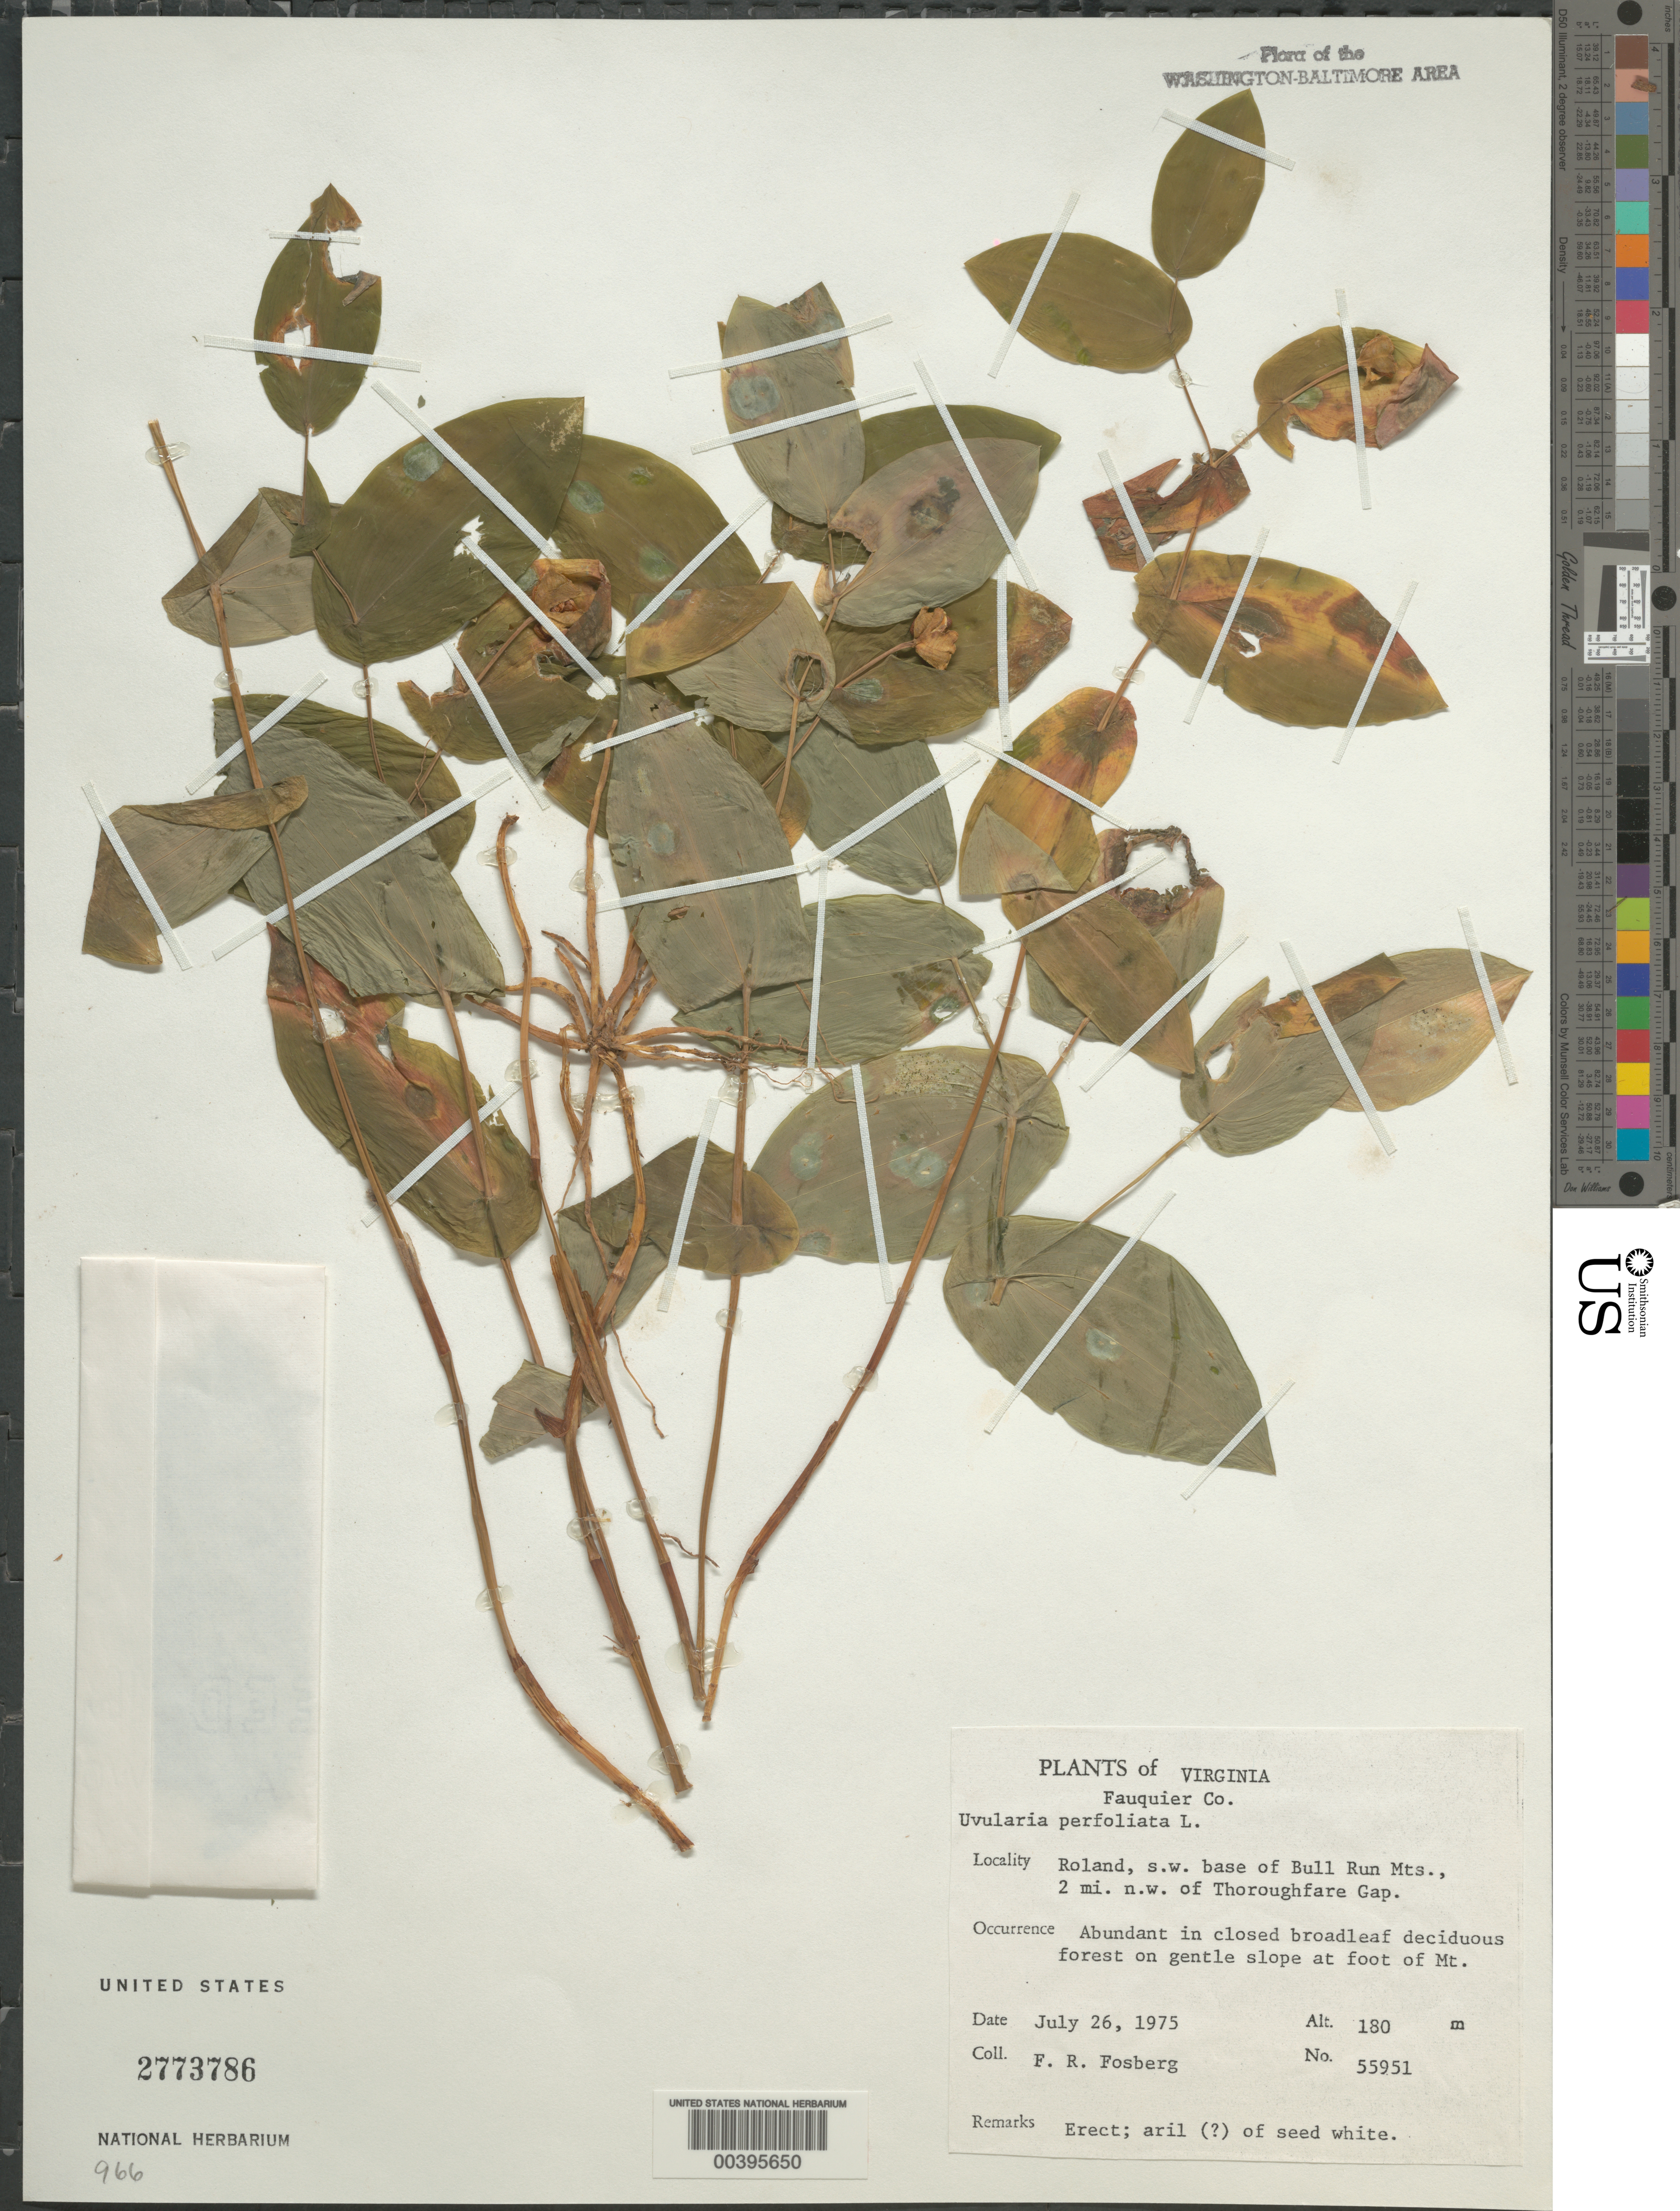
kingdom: Plantae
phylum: Tracheophyta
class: Liliopsida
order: Liliales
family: Colchicaceae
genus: Uvularia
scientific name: Uvularia perfoliata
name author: L.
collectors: F. R. Fosberg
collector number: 55951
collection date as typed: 26 Jul 1975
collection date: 1975-07-26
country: United States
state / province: Virginia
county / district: Fauquier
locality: Roland, northwest of Thorofare Gap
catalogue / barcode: US 2773786